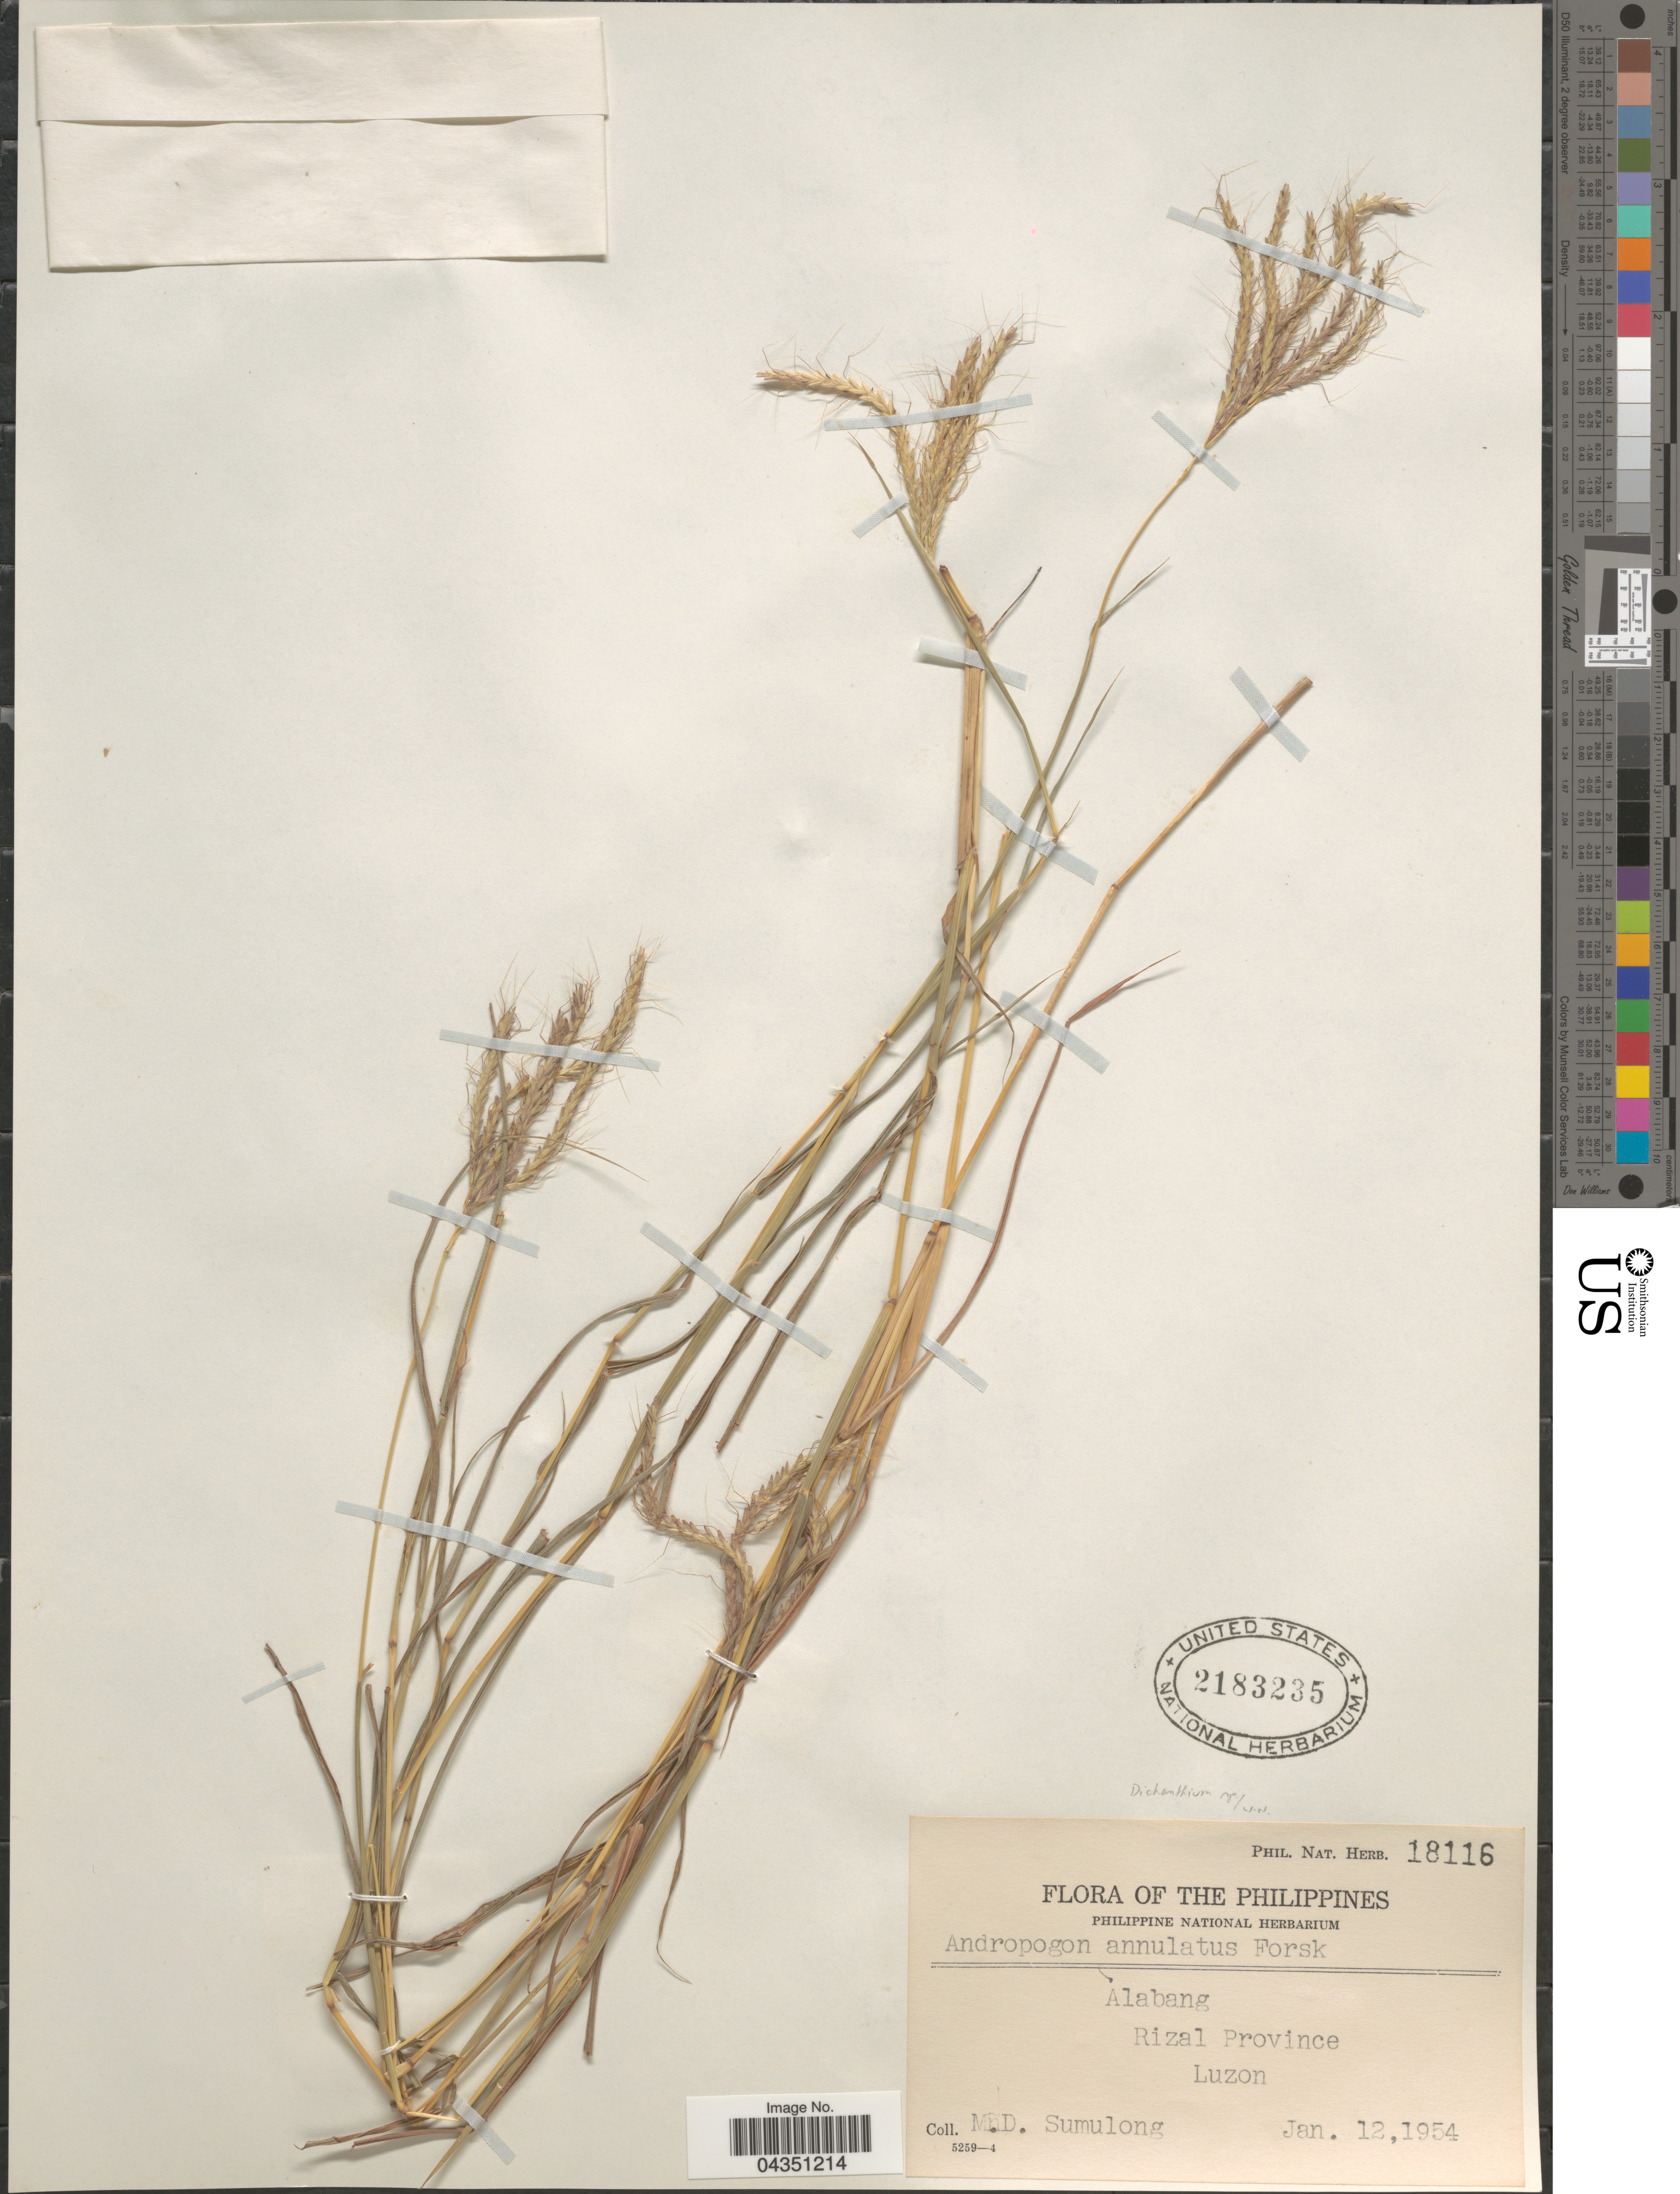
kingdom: Plantae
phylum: Tracheophyta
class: Liliopsida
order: Poales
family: Poaceae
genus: Dichanthium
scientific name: Dichanthium annulatum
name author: (Forssk.) Stapf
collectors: M. Sumulong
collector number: Phil. Nat. Herb. 18116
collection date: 1954-01-12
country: Philippines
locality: Alabang. Rizal Province. Luzon.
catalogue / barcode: US 2183235